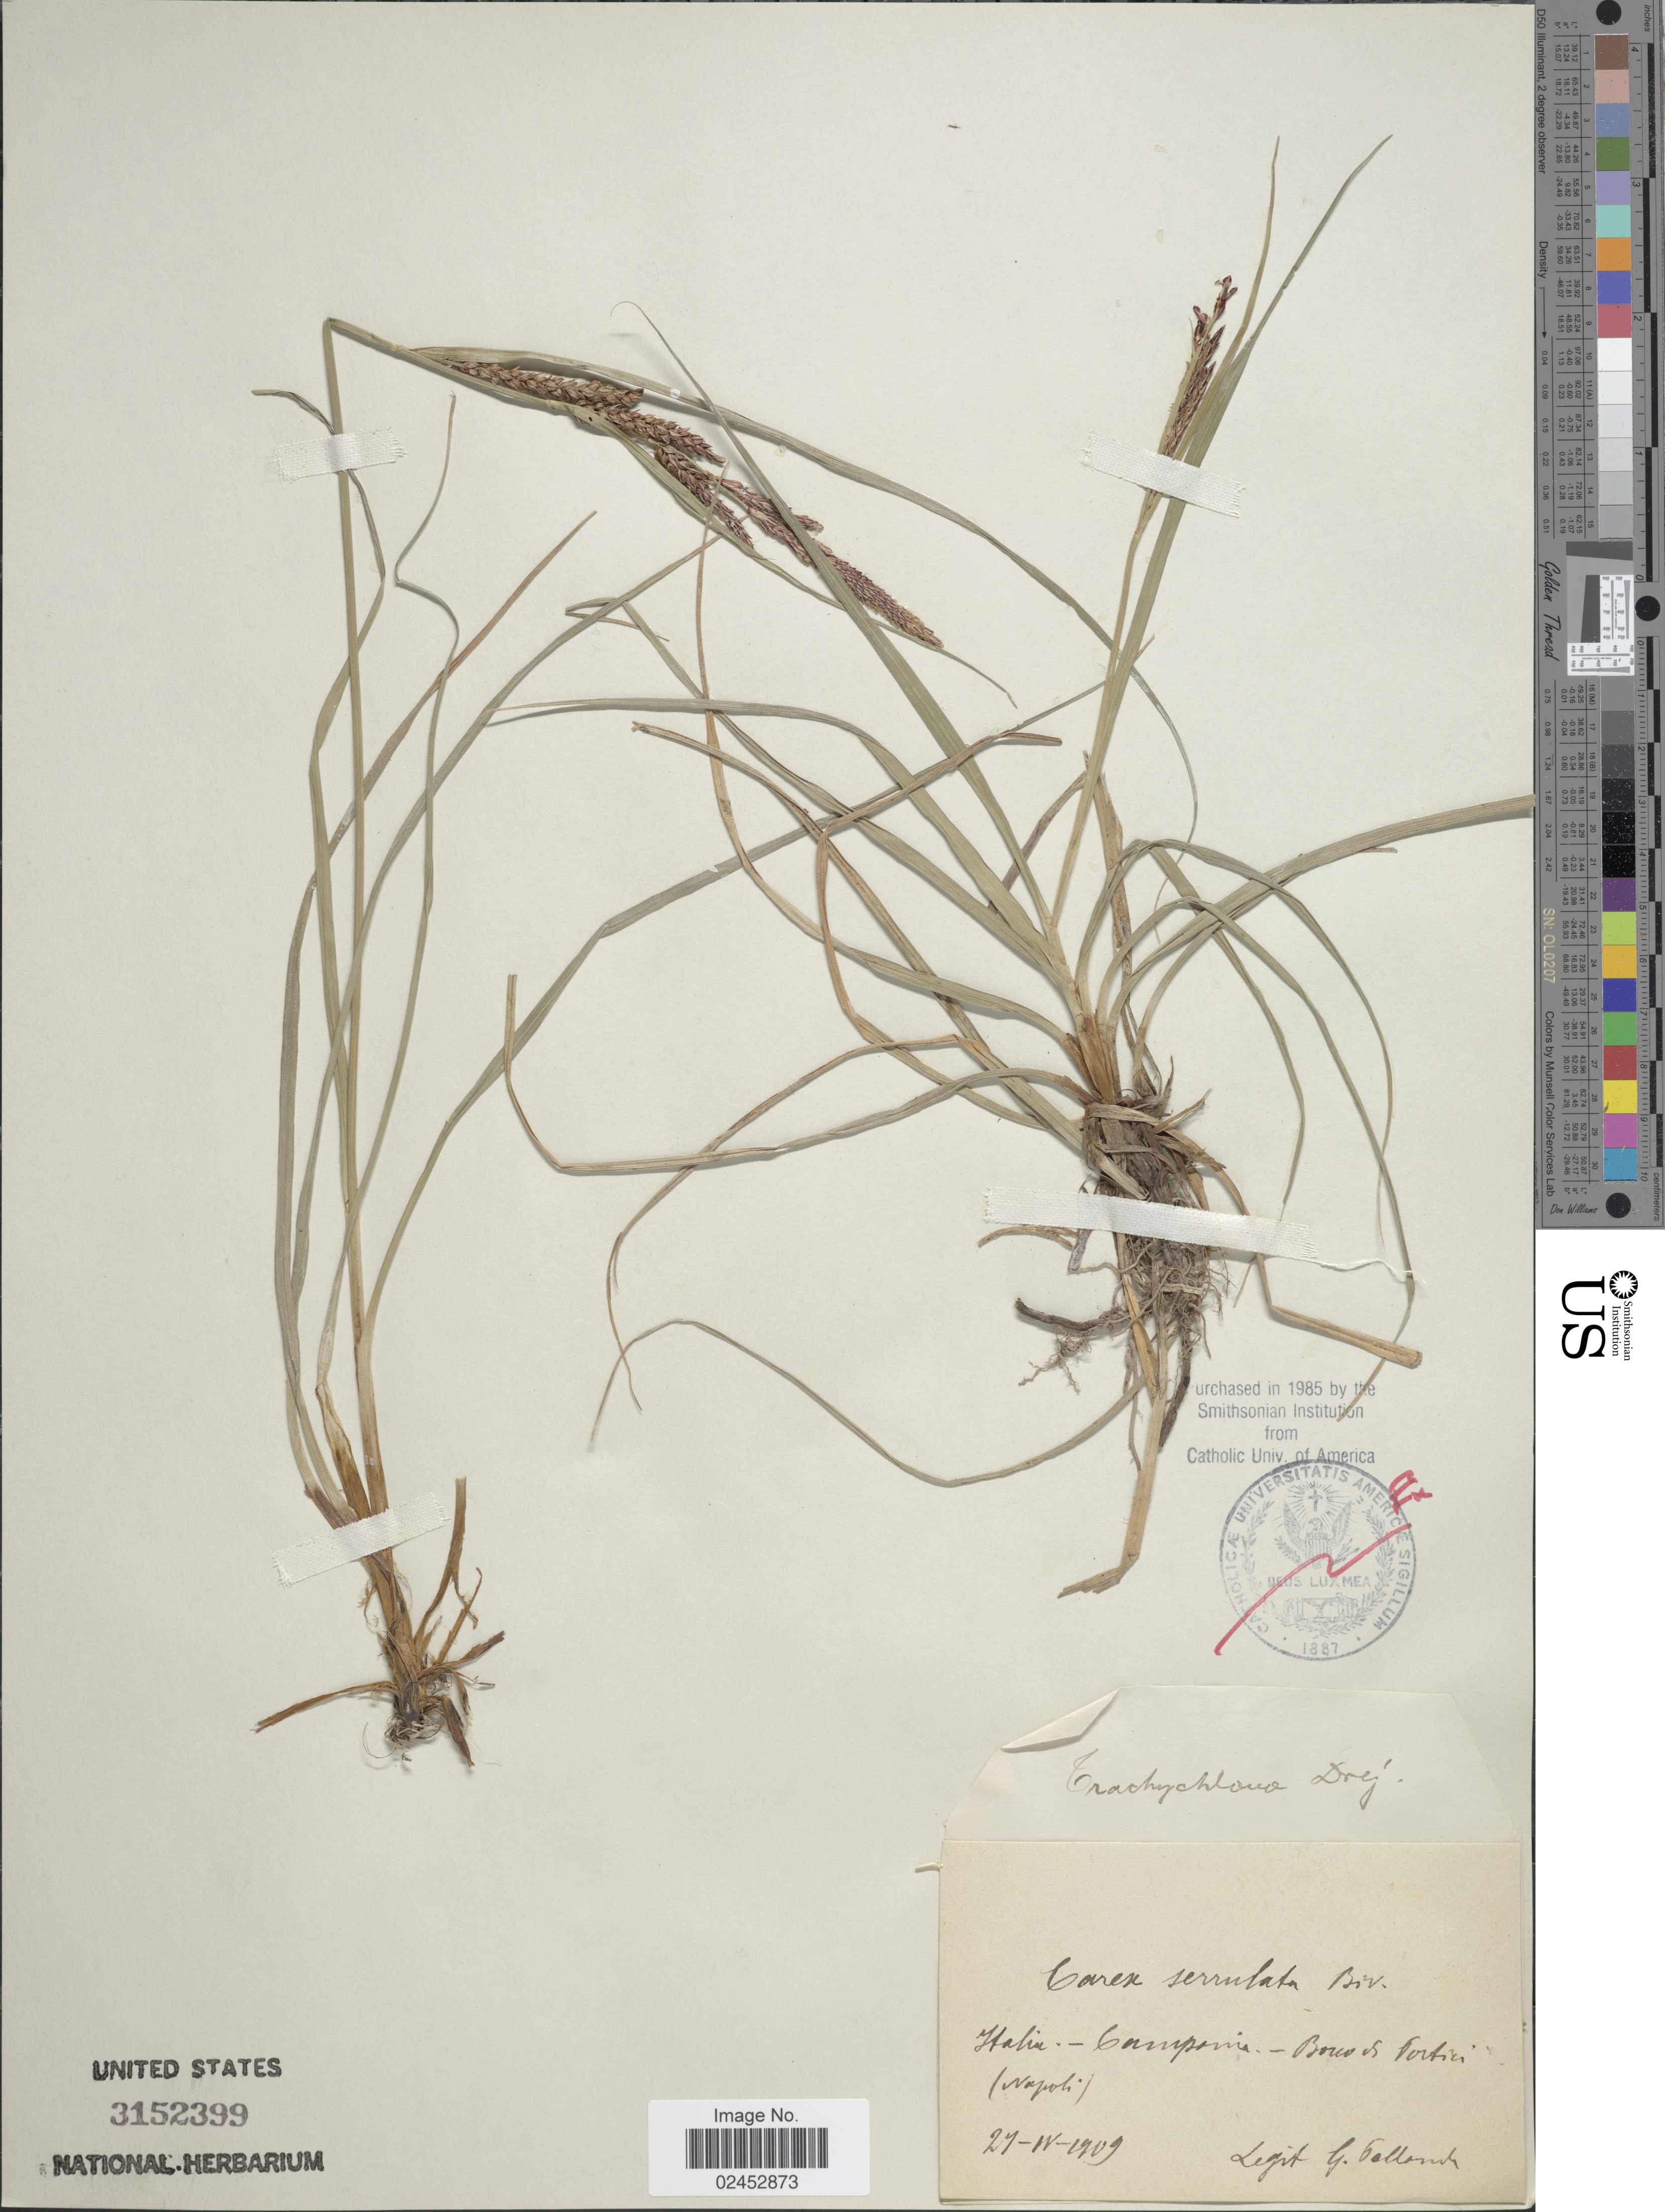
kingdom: Plantae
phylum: Tracheophyta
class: Liliopsida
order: Poales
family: Cyperaceae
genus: Carex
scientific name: Carex flacca subsp. erythrostachys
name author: (Hoppe) Holub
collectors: G. Pellanda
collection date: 1909-04-27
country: Italy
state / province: Campania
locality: Bosco di Portici (Napoli).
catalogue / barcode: US 3152399